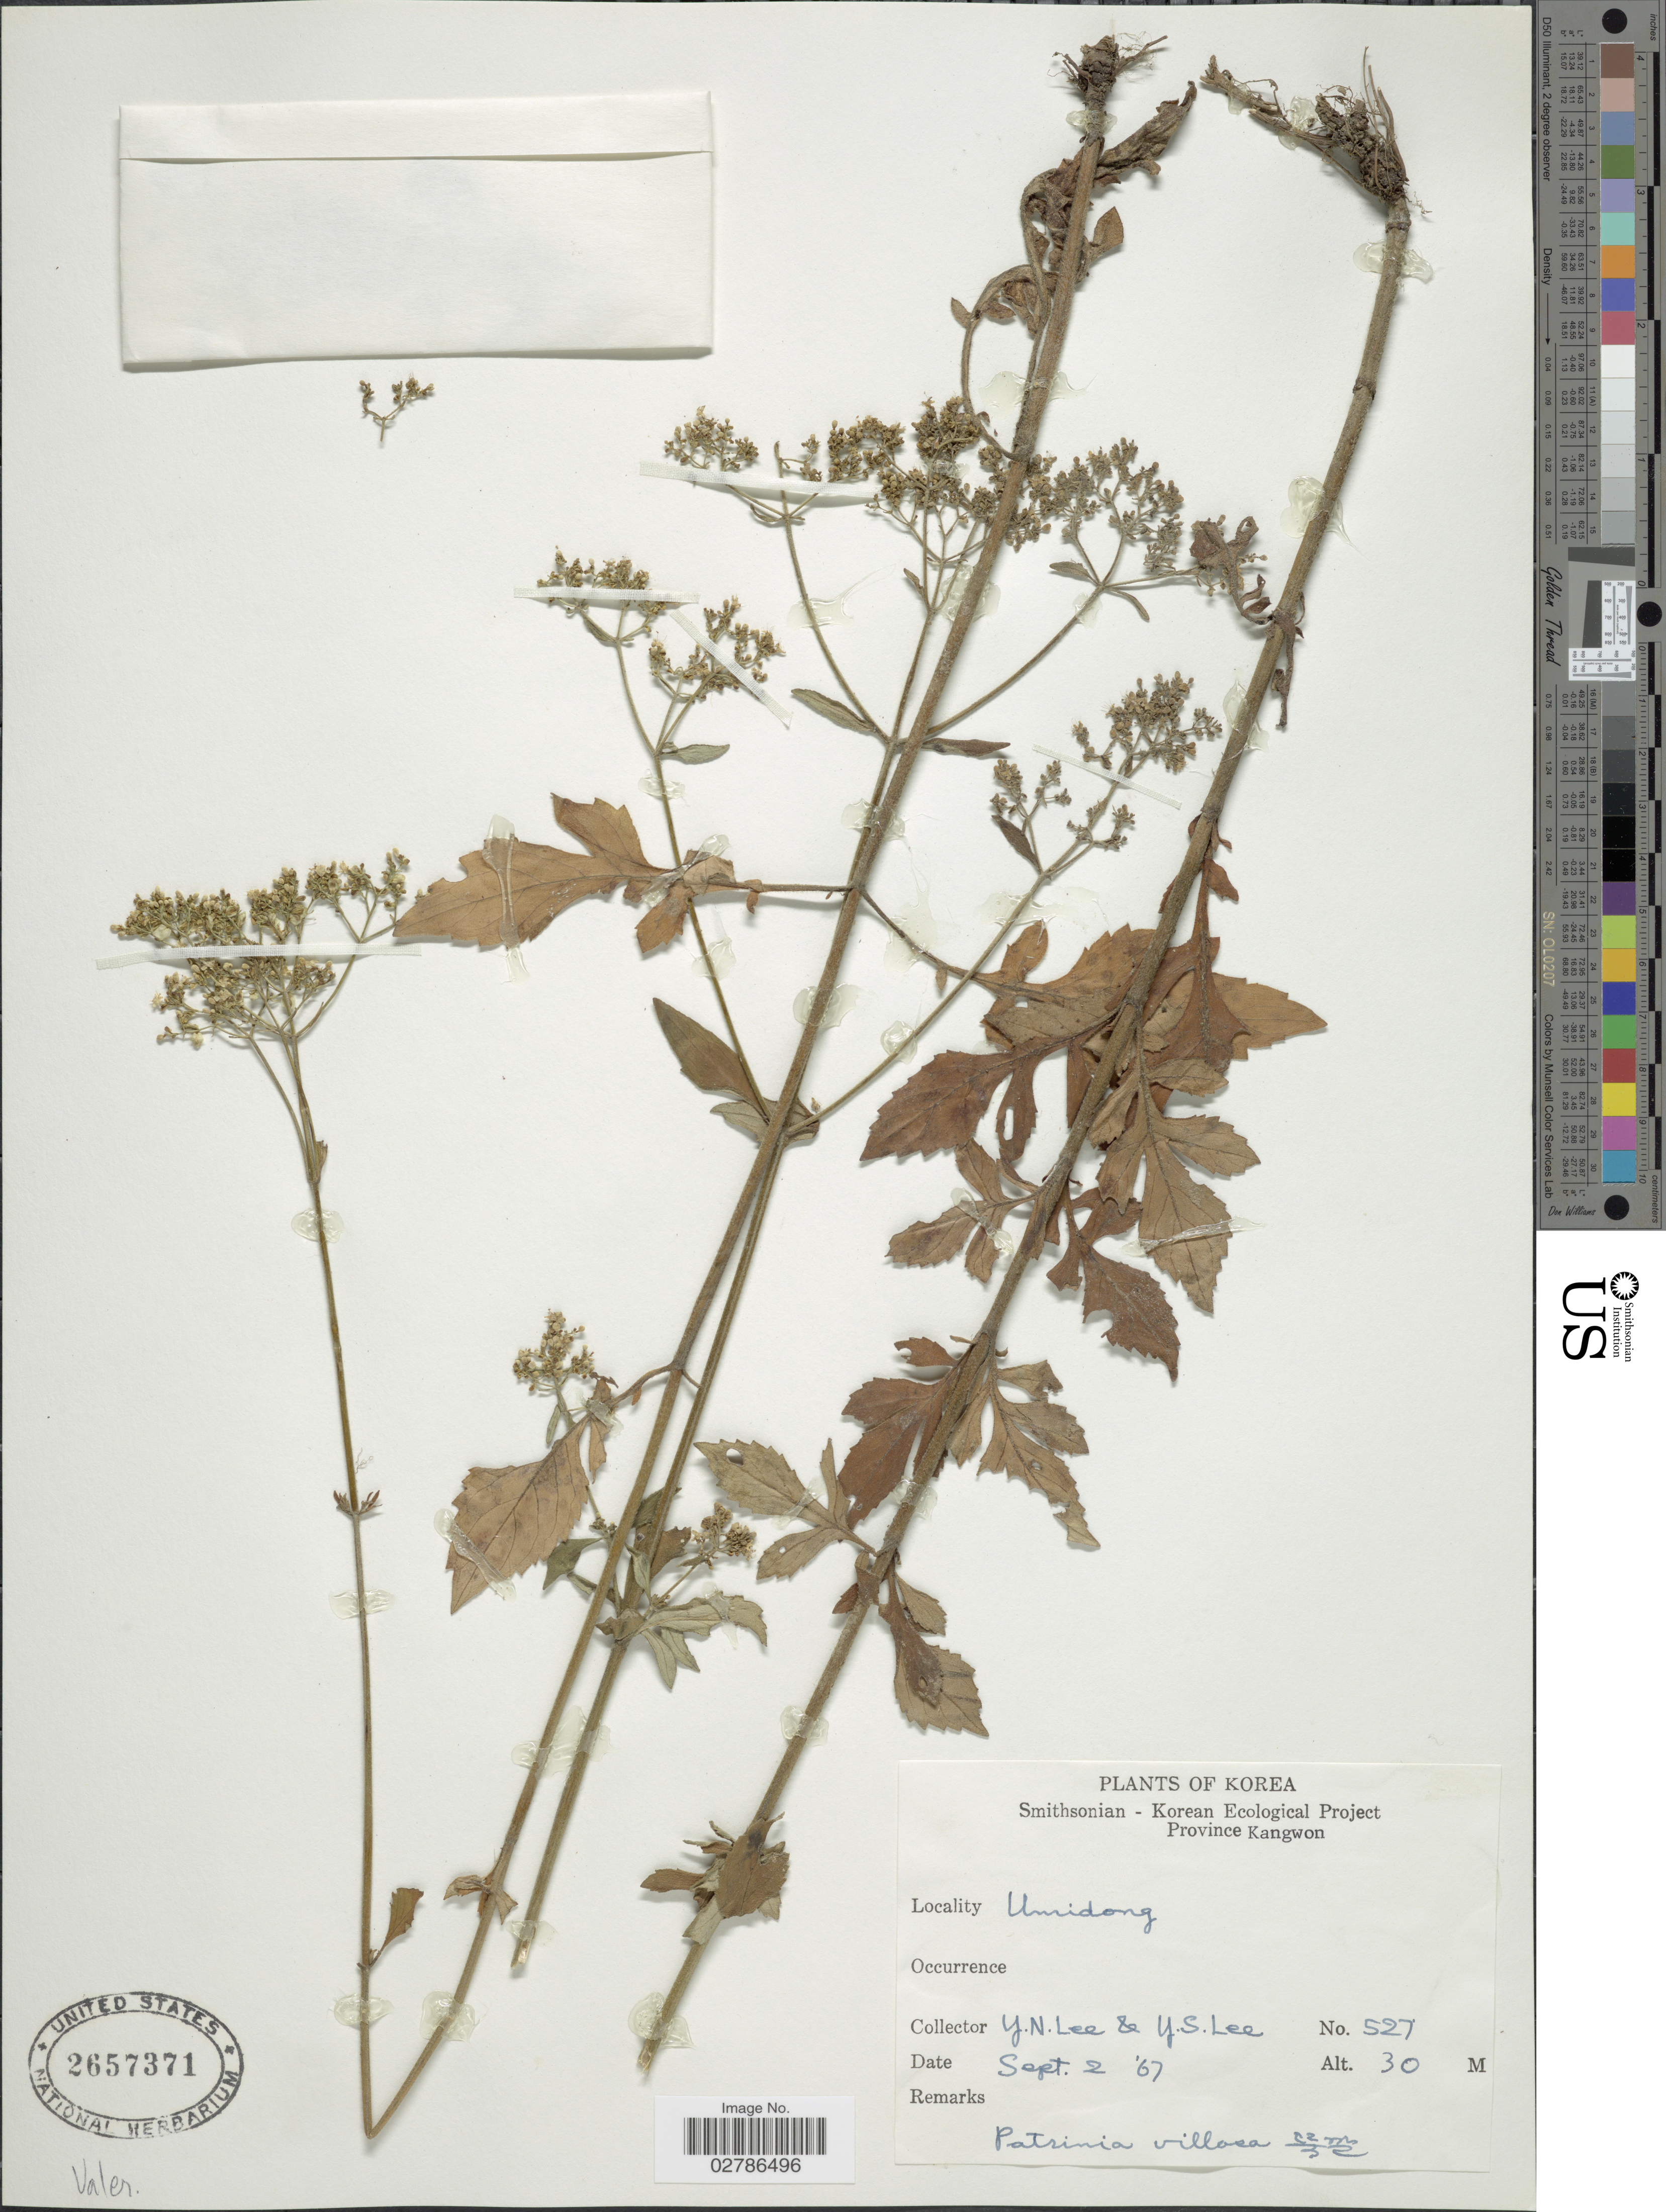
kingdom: Plantae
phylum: Tracheophyta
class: Magnoliopsida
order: Dipsacales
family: Caprifoliaceae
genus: Patrinia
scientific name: Patrinia villosa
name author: (Thunb.) Dufr.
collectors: Y. N. Lee & Y. S. Lee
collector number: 527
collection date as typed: Transcribed d/m/y: 2/9/67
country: North Korea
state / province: Kangwon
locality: Umidong.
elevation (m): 30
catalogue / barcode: US 2657371